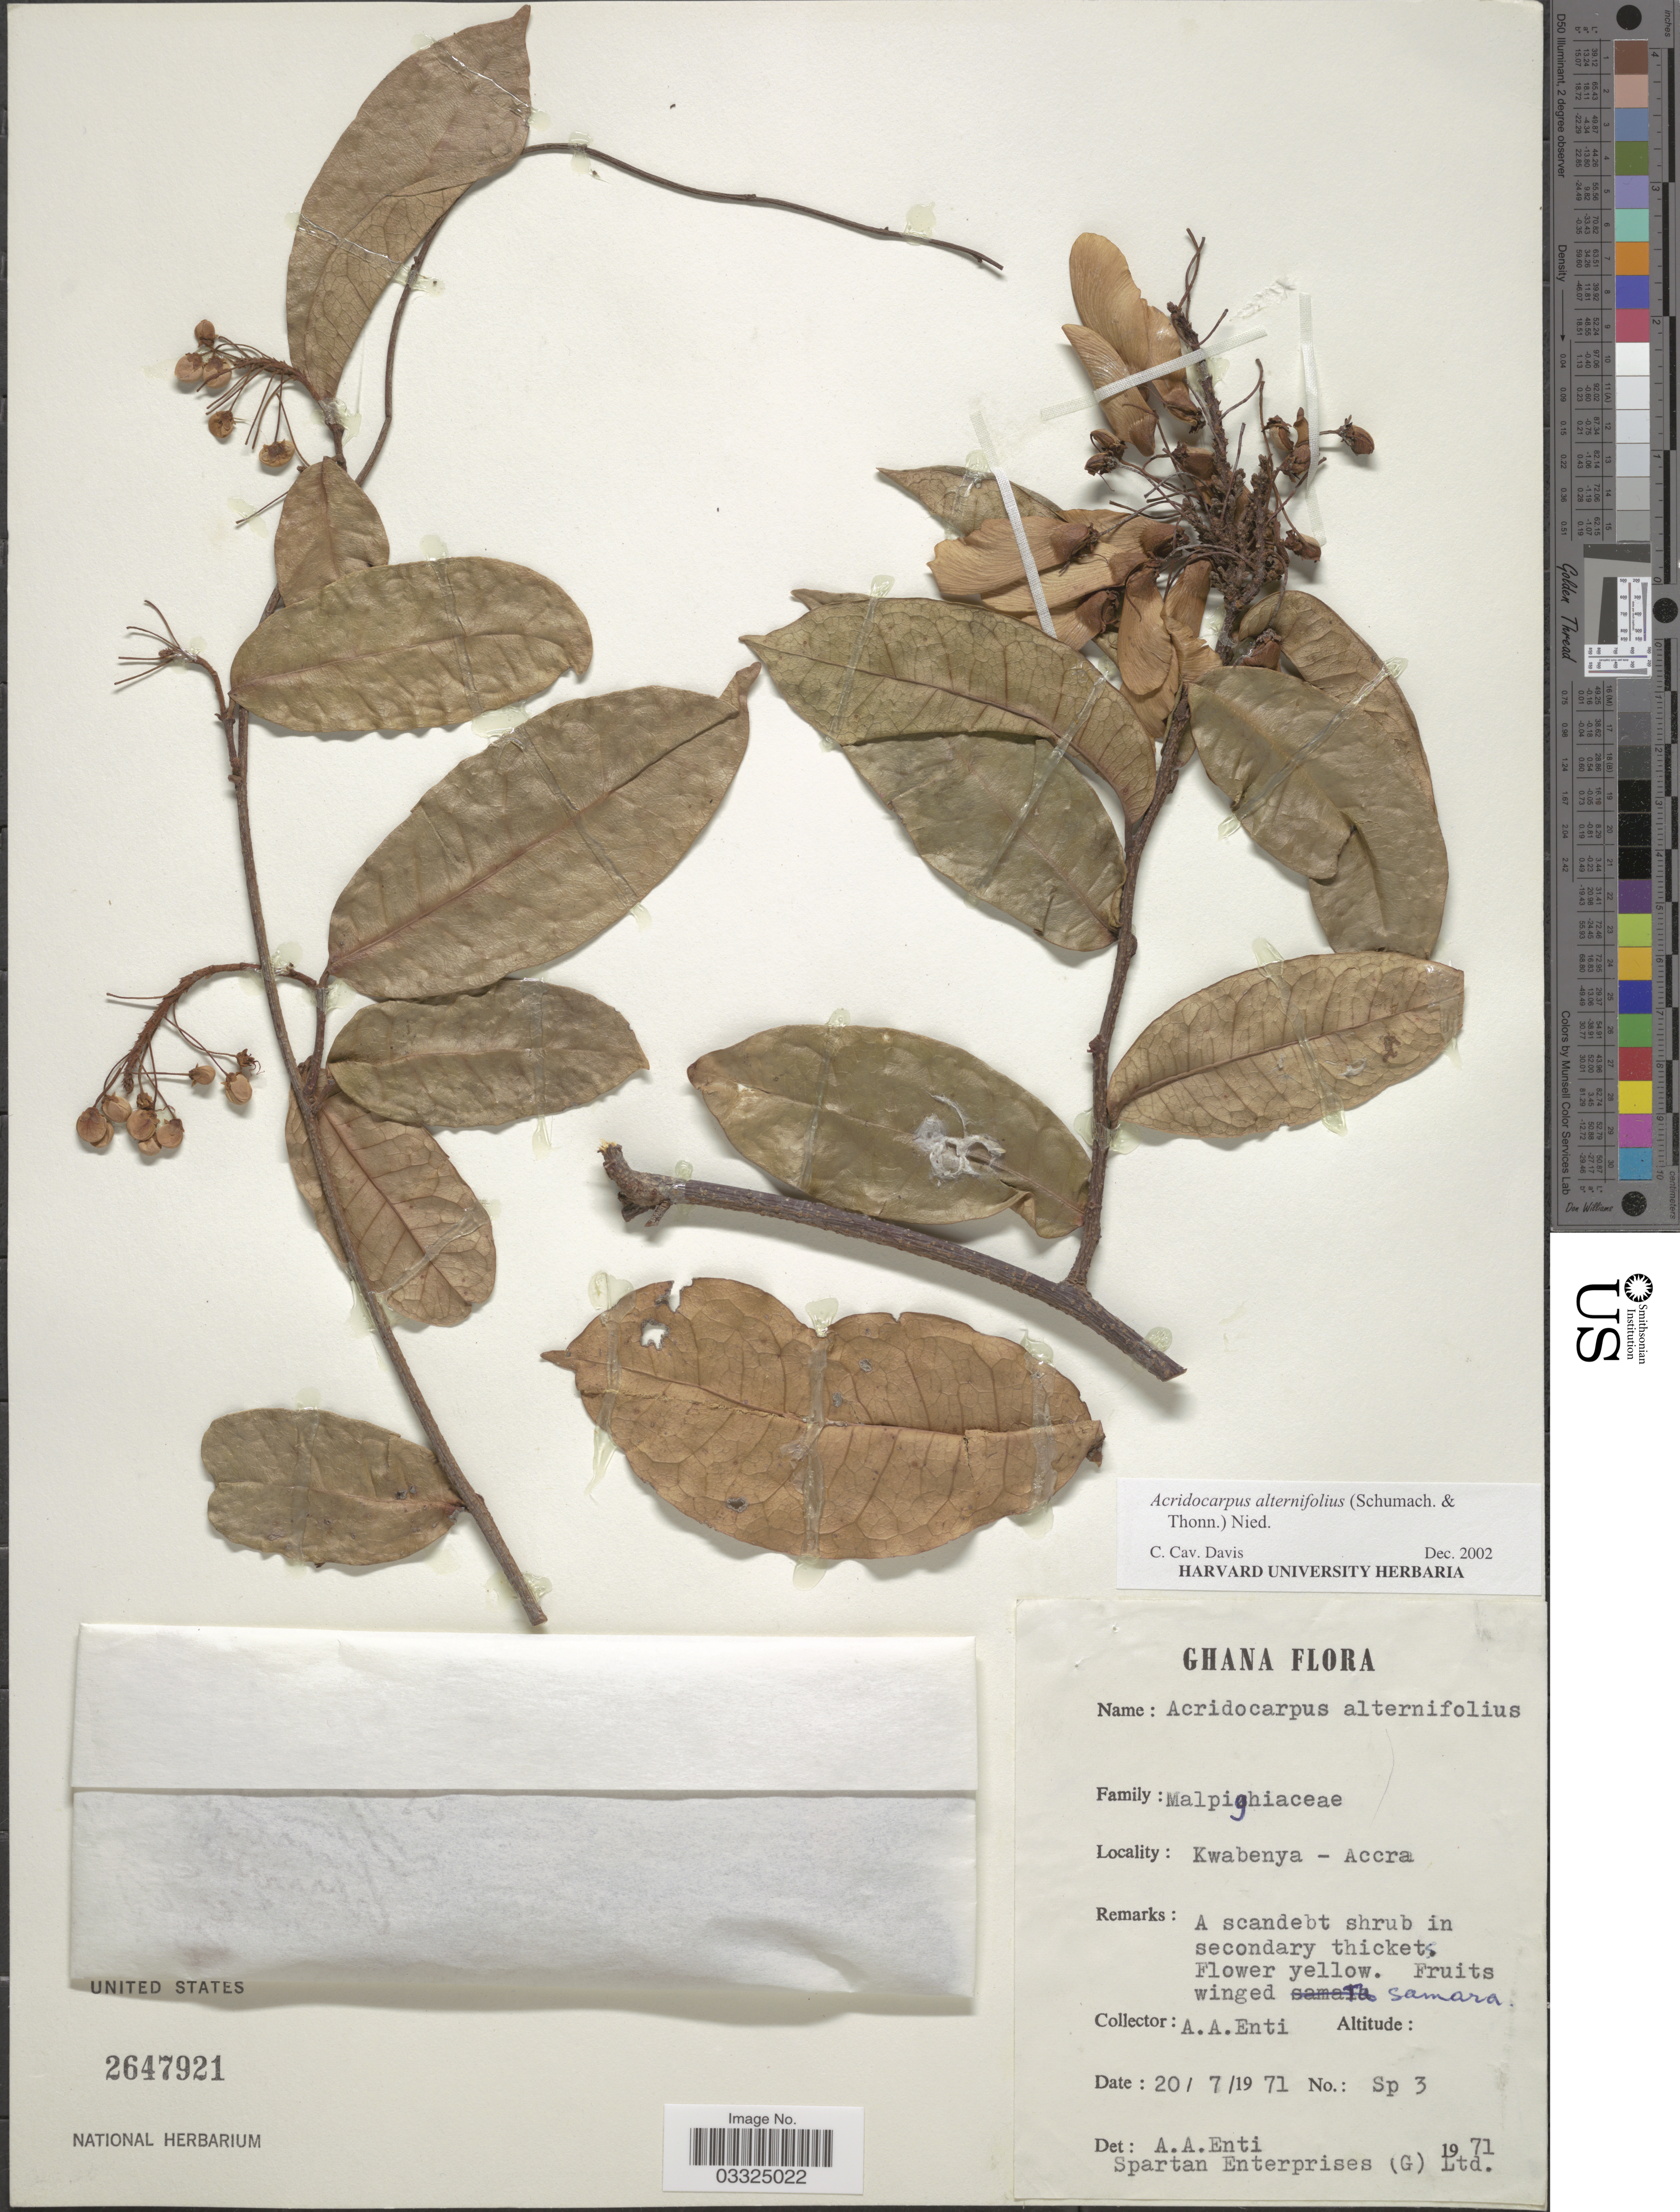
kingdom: Plantae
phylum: Tracheophyta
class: Magnoliopsida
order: Malpighiales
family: Malpighiaceae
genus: Acridocarpus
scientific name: Acridocarpus alternifolius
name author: (Thonn. ex Schum.) Nied.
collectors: A. Enti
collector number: Sp 3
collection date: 1971-07-20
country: Ghana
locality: Kwabenya- Accra.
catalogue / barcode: US 2647921